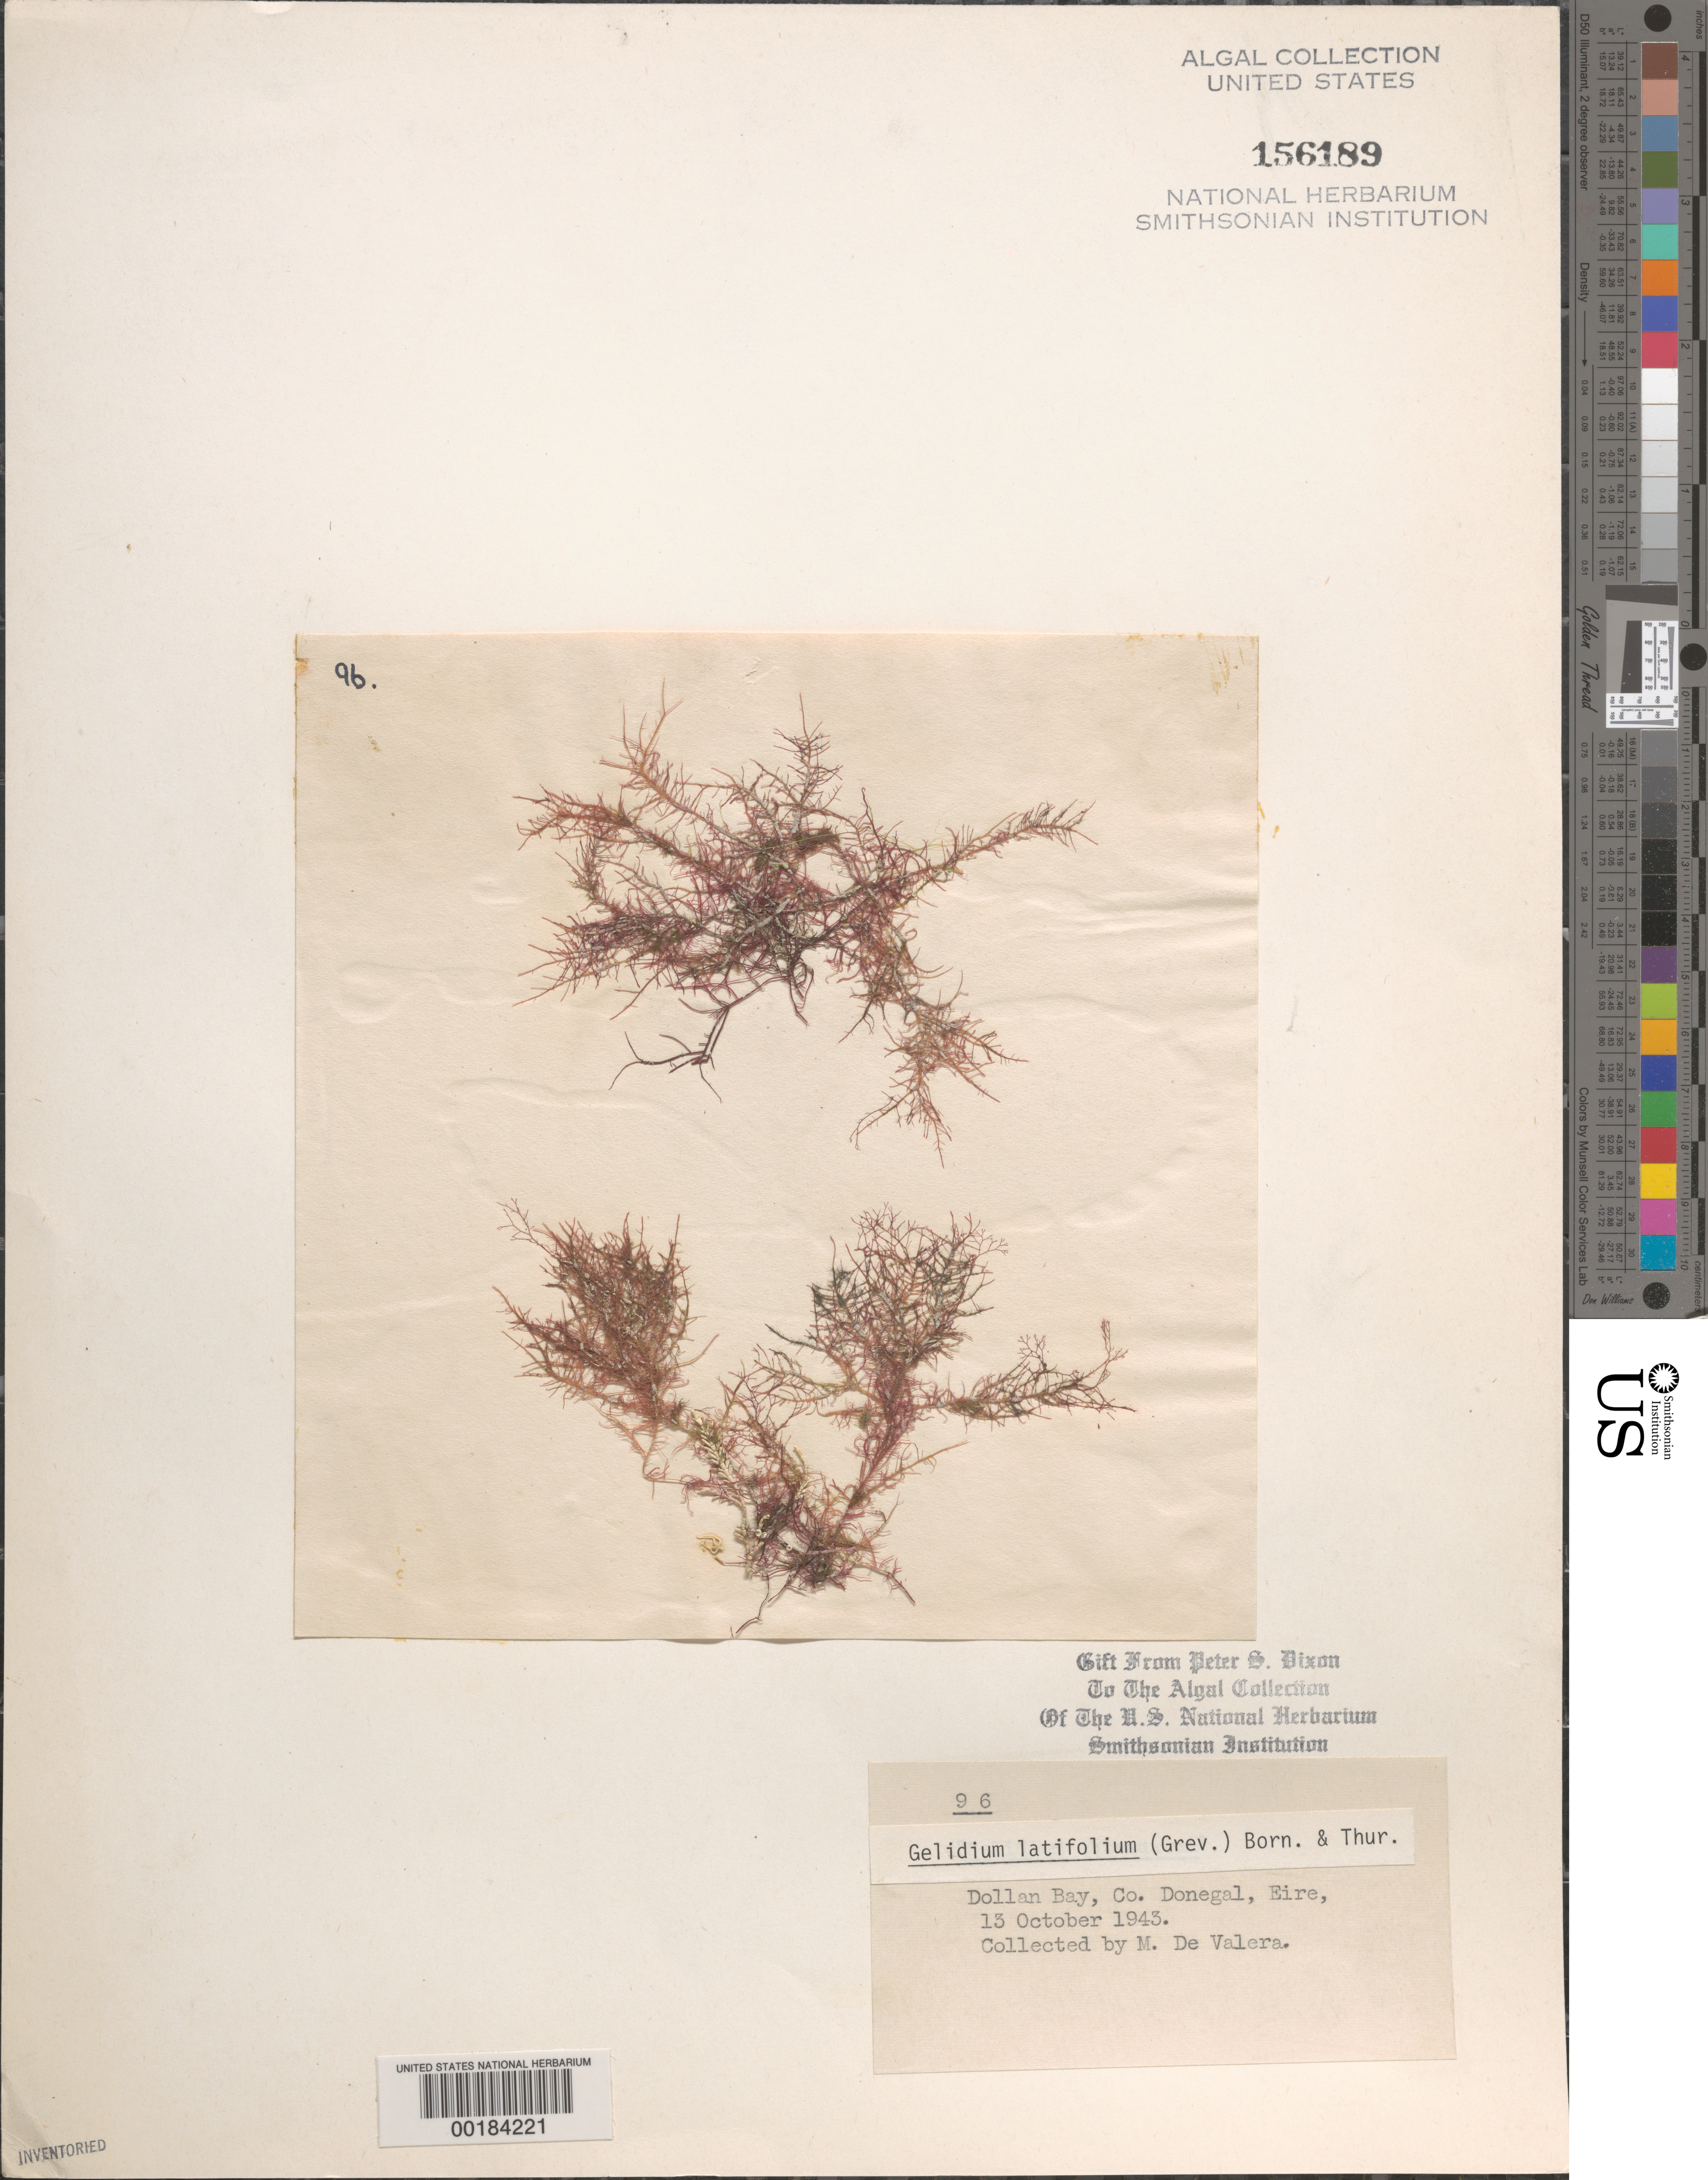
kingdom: Plantae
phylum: Rhodophyta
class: Florideophyceae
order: Gelidiales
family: Gelidiaceae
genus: Gelidium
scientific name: Gelidium spinosum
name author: (S.G. Gmel.) P.C. Silva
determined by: Algae name updating Project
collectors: M. De Valera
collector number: PSD 96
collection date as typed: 13 Oct 1943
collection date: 1943-10-13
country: Ireland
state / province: Ulster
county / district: Donegal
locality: Dollan Bay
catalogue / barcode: US 156189